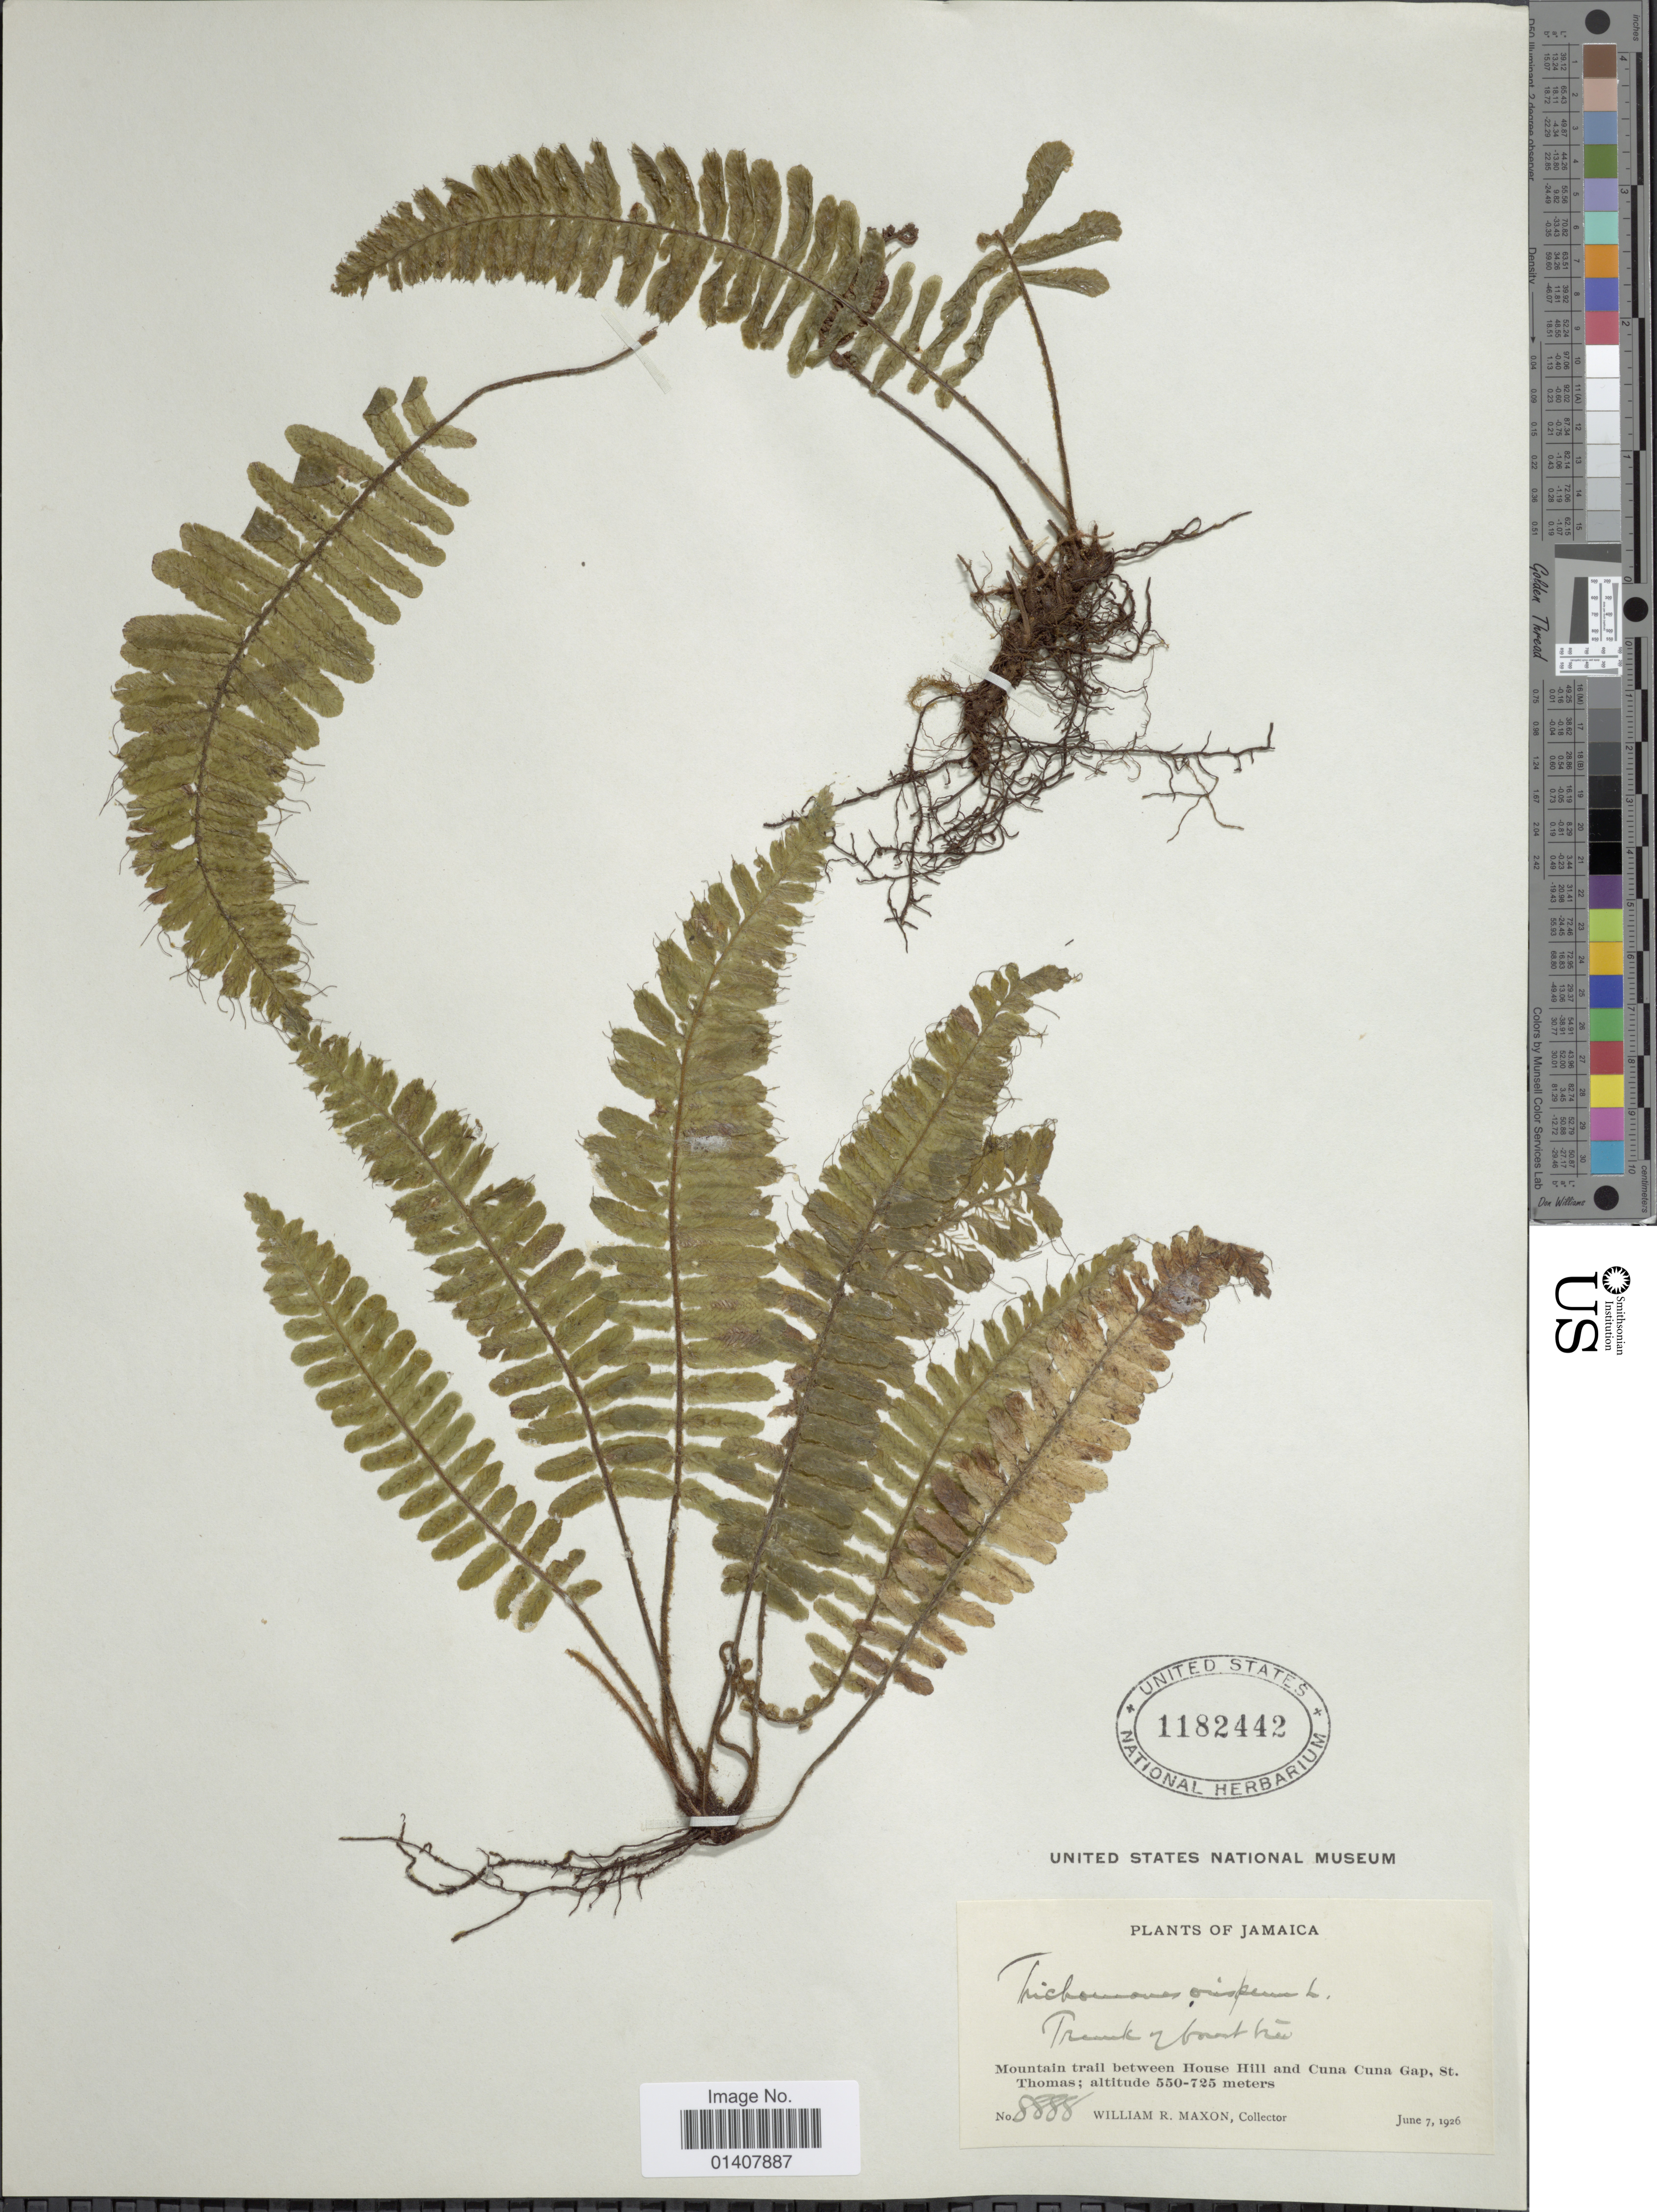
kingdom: Plantae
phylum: Tracheophyta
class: Polypodiopsida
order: Hymenophyllales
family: Hymenophyllaceae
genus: Trichomanes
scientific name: Trichomanes crispum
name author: L.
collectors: W. R. Maxon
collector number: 8888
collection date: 1926-06-07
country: Jamaica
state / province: Saint Thomas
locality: Mountain trail between House House Hill and Cuna Cuna Gap, St. Thomas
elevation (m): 550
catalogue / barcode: US 1182442